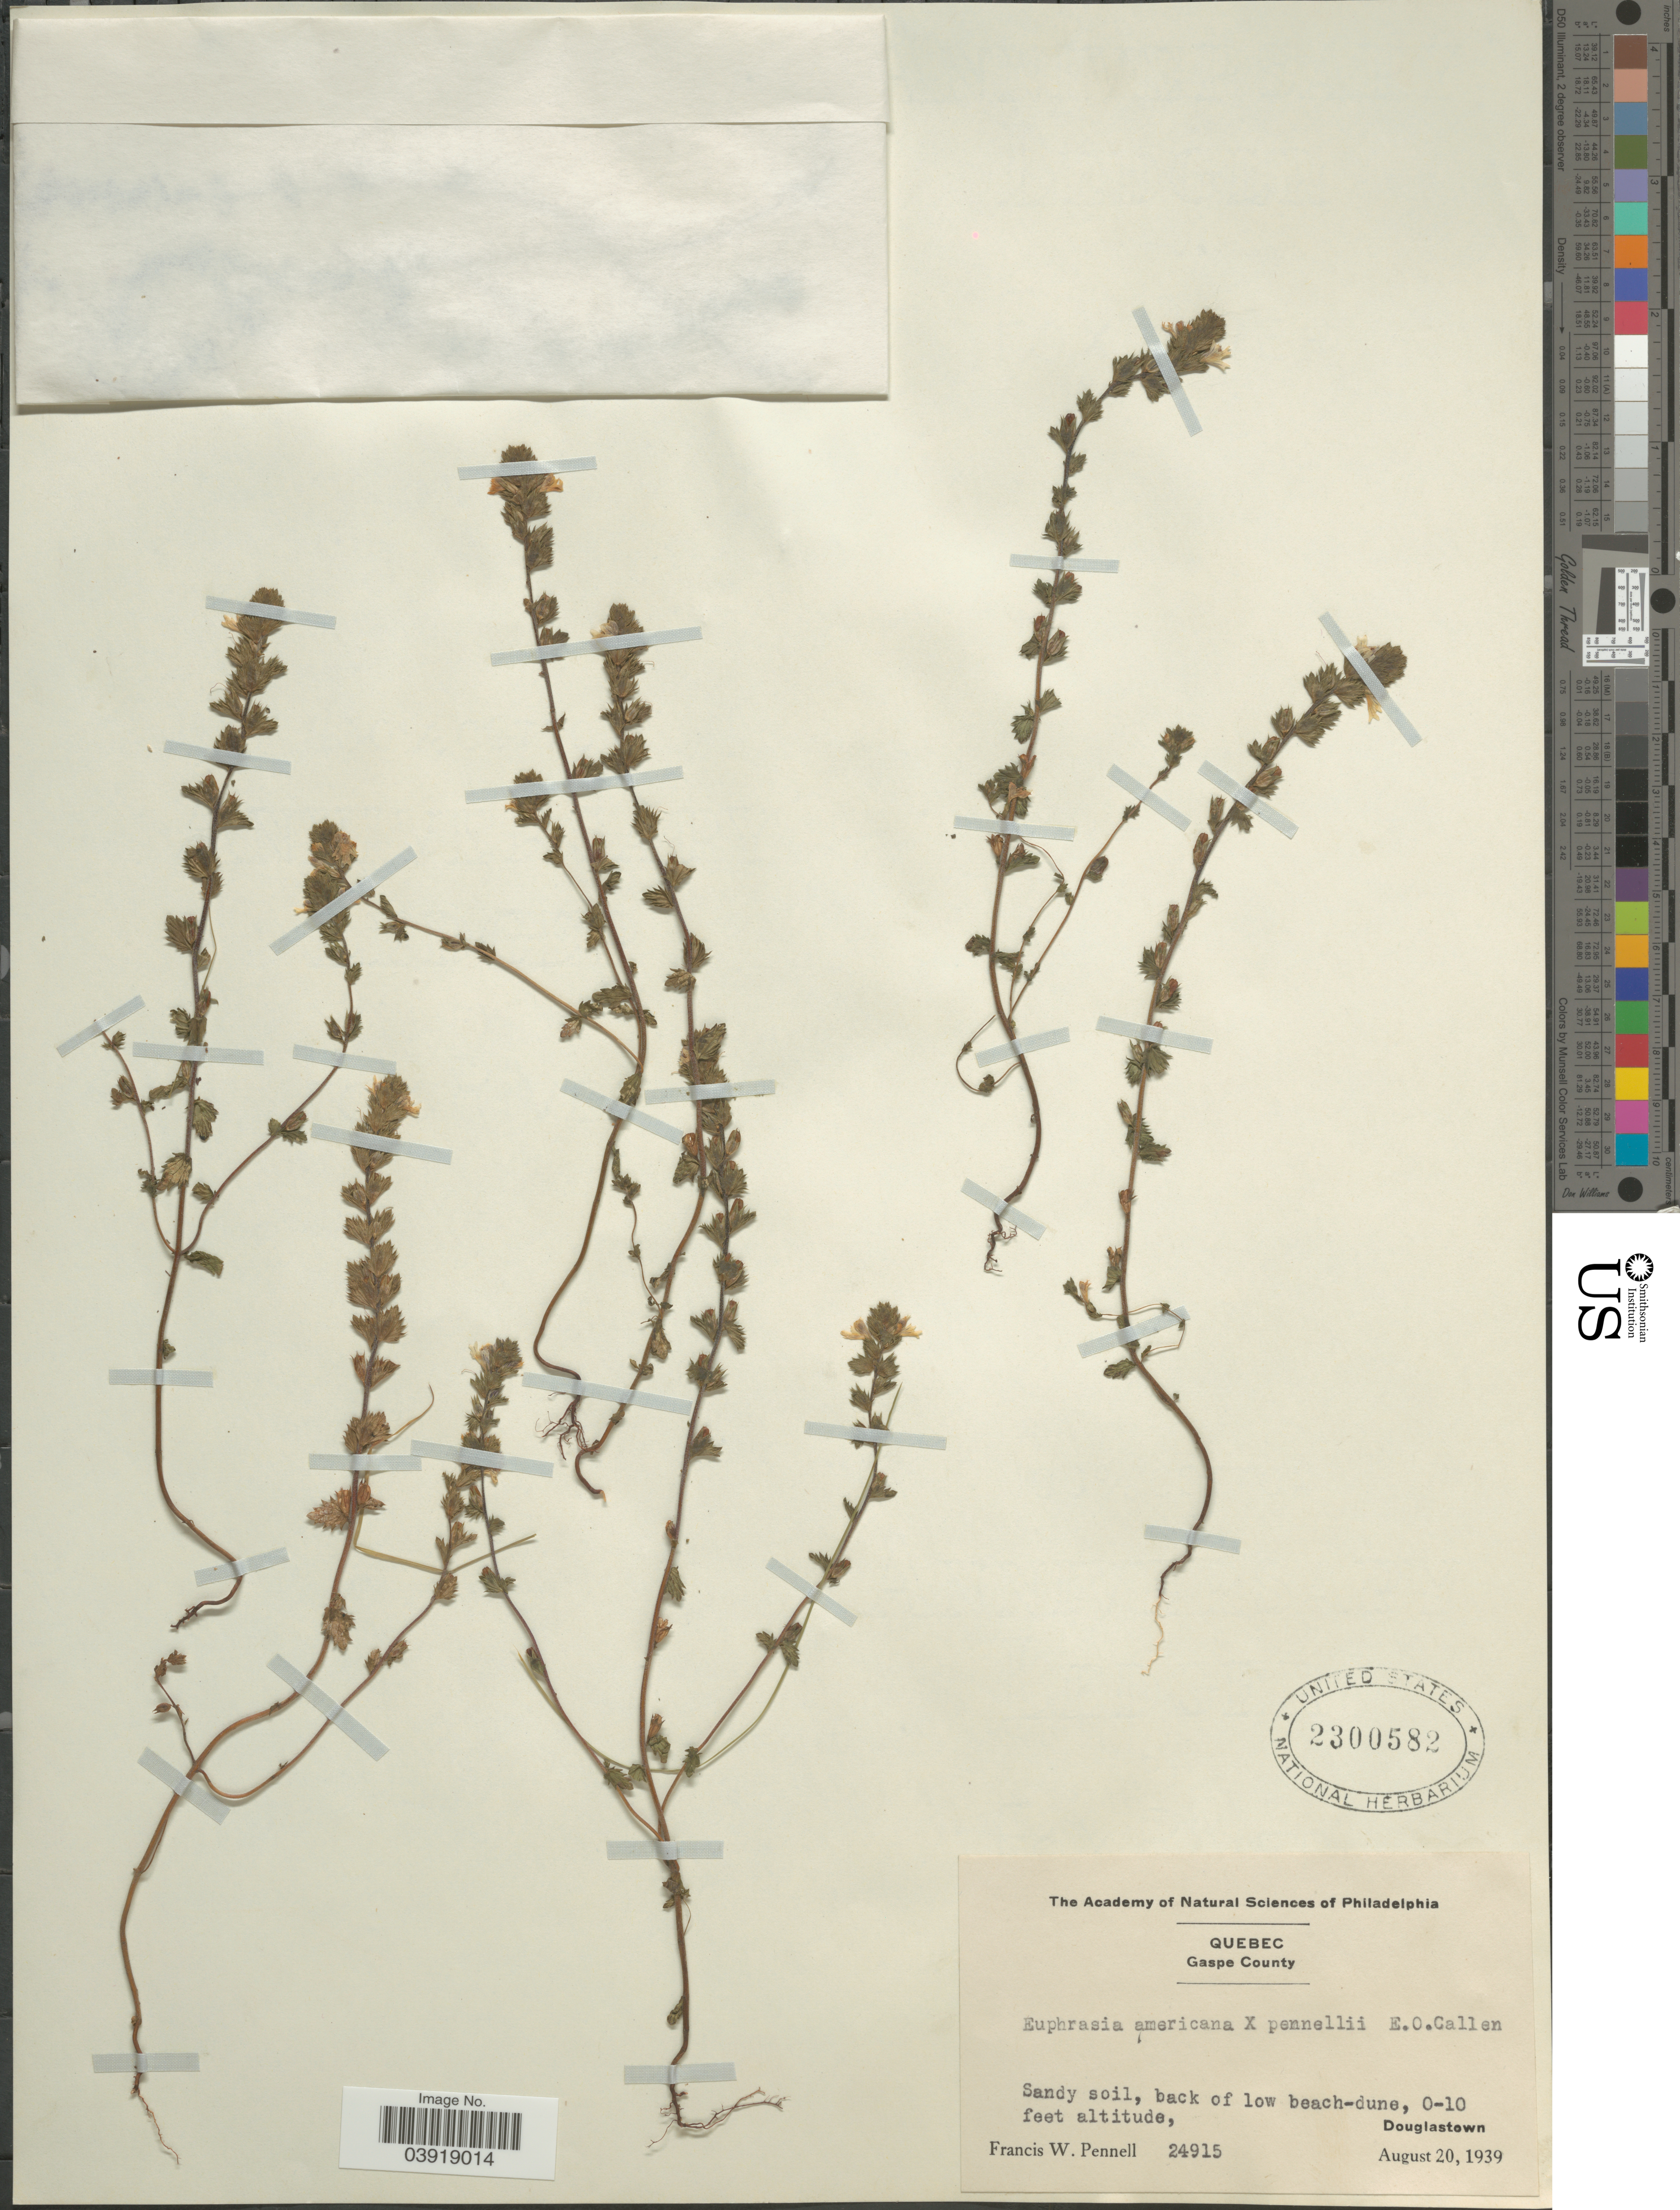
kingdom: Plantae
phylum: Tracheophyta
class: Magnoliopsida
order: Lamiales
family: Orobanchaceae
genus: Euphrasia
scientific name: Euphrasia americana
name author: Wettst.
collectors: F. W. Pennell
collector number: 24915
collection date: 1939-08-20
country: Canada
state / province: Quebec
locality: Gaspe County. Douglastown.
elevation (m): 0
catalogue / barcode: US 2300582